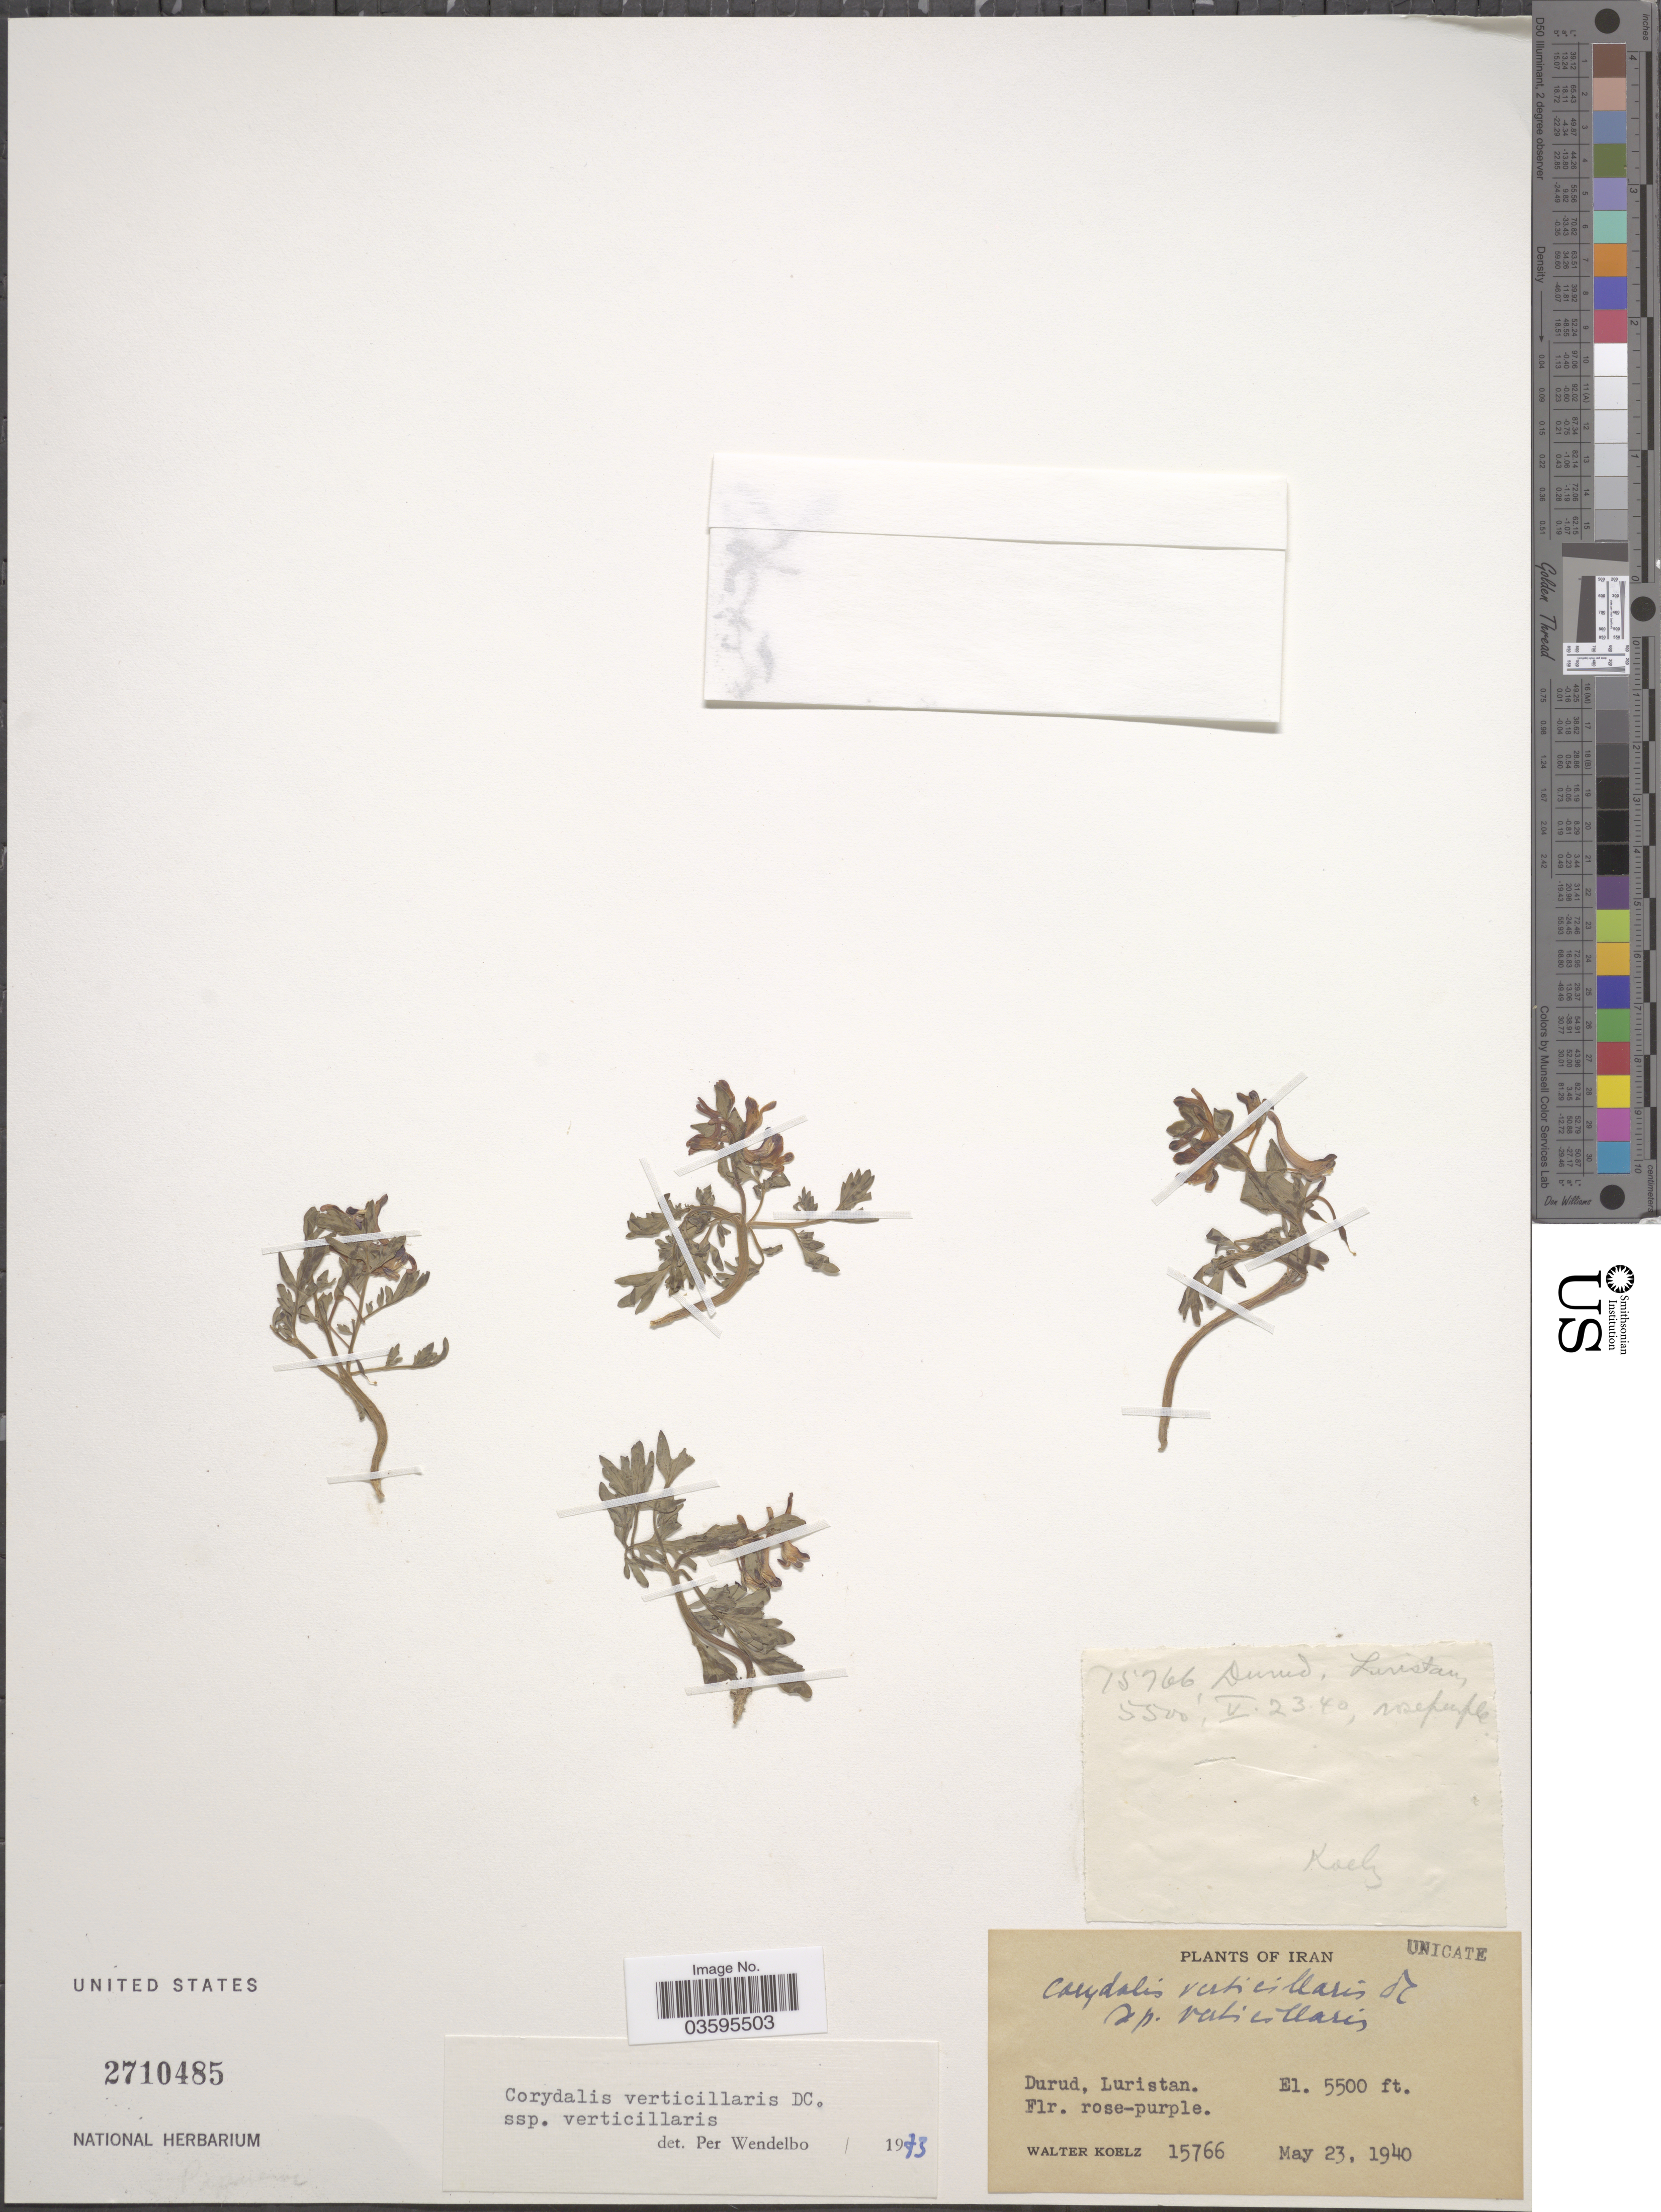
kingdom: Plantae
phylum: Tracheophyta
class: Magnoliopsida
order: Ranunculales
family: Papaveraceae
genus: Corydalis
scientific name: Corydalis verticillaris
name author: DC.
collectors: W. N. Koelz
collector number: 15766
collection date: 1940-05-23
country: Iran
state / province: Lorestan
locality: Durud.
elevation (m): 1676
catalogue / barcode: US 2710485